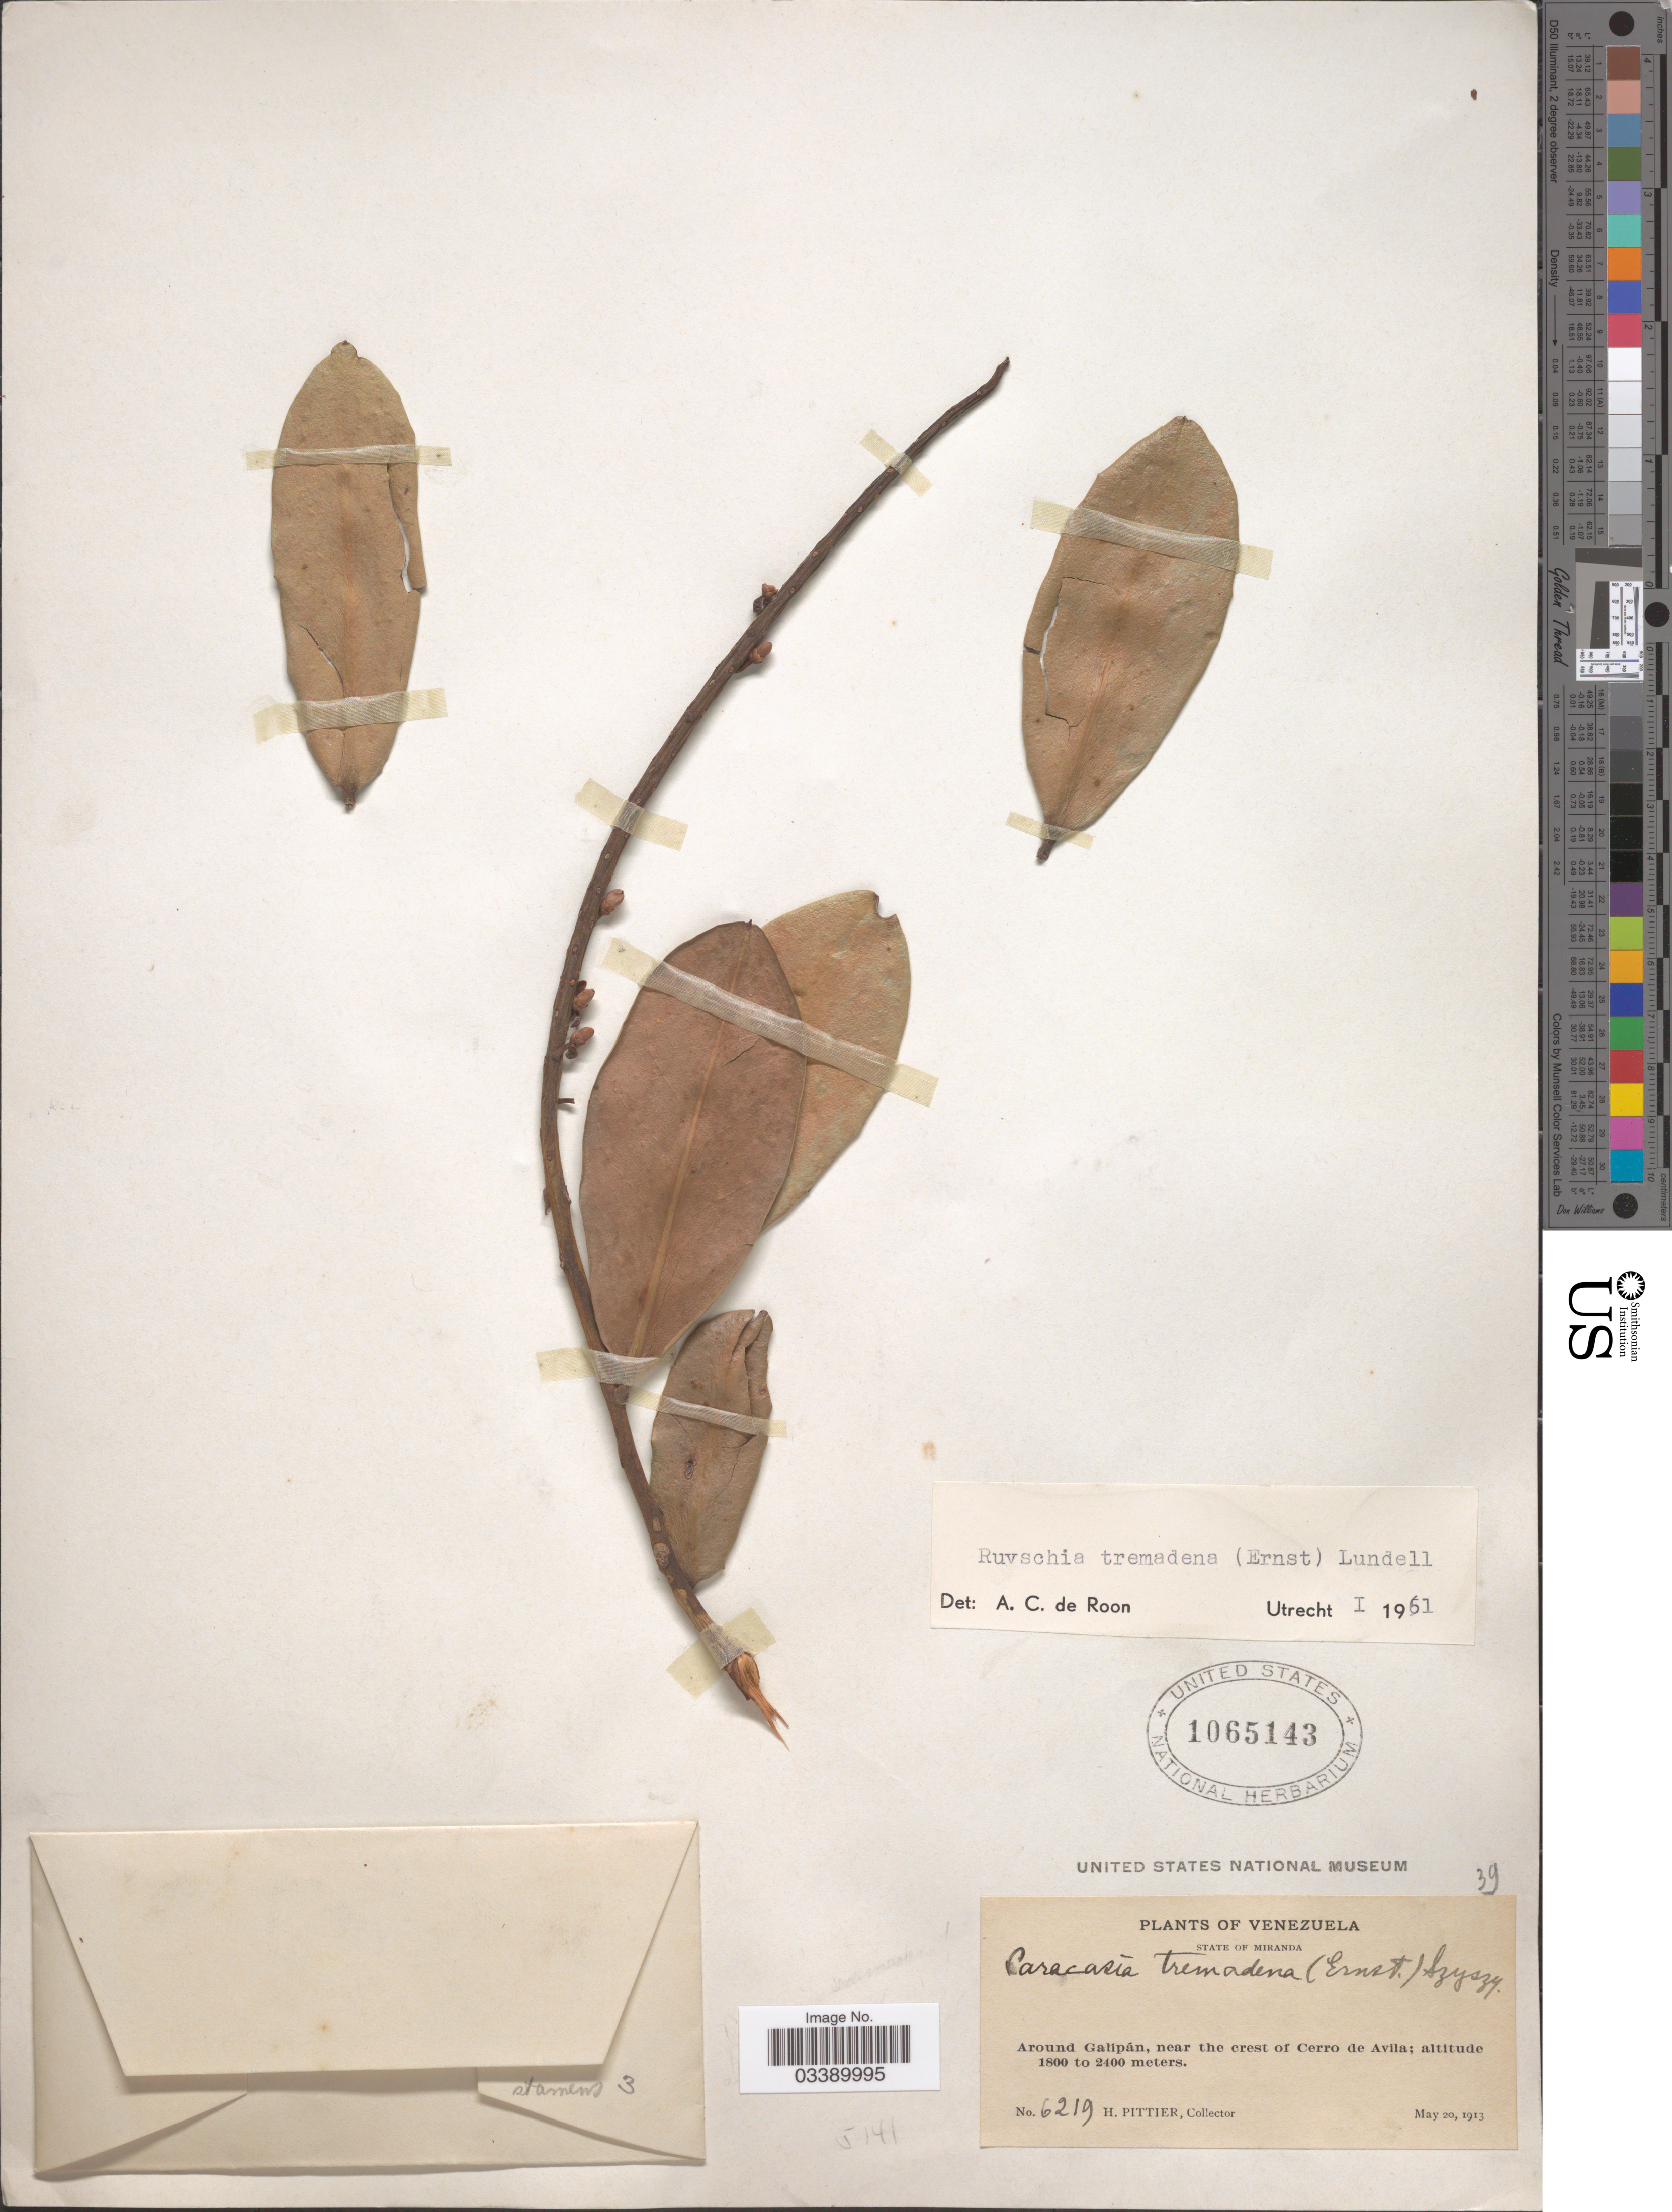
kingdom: Plantae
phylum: Tracheophyta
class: Magnoliopsida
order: Ericales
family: Marcgraviaceae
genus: Ruyschia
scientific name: Ruyschia tremadena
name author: (Ernst) Lundell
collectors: H. F. Pittier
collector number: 6219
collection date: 1913-05-20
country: Venezuela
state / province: Miranda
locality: Around Galipán, near the crest of Cerro de Avila.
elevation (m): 1800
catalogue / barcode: US 1065143